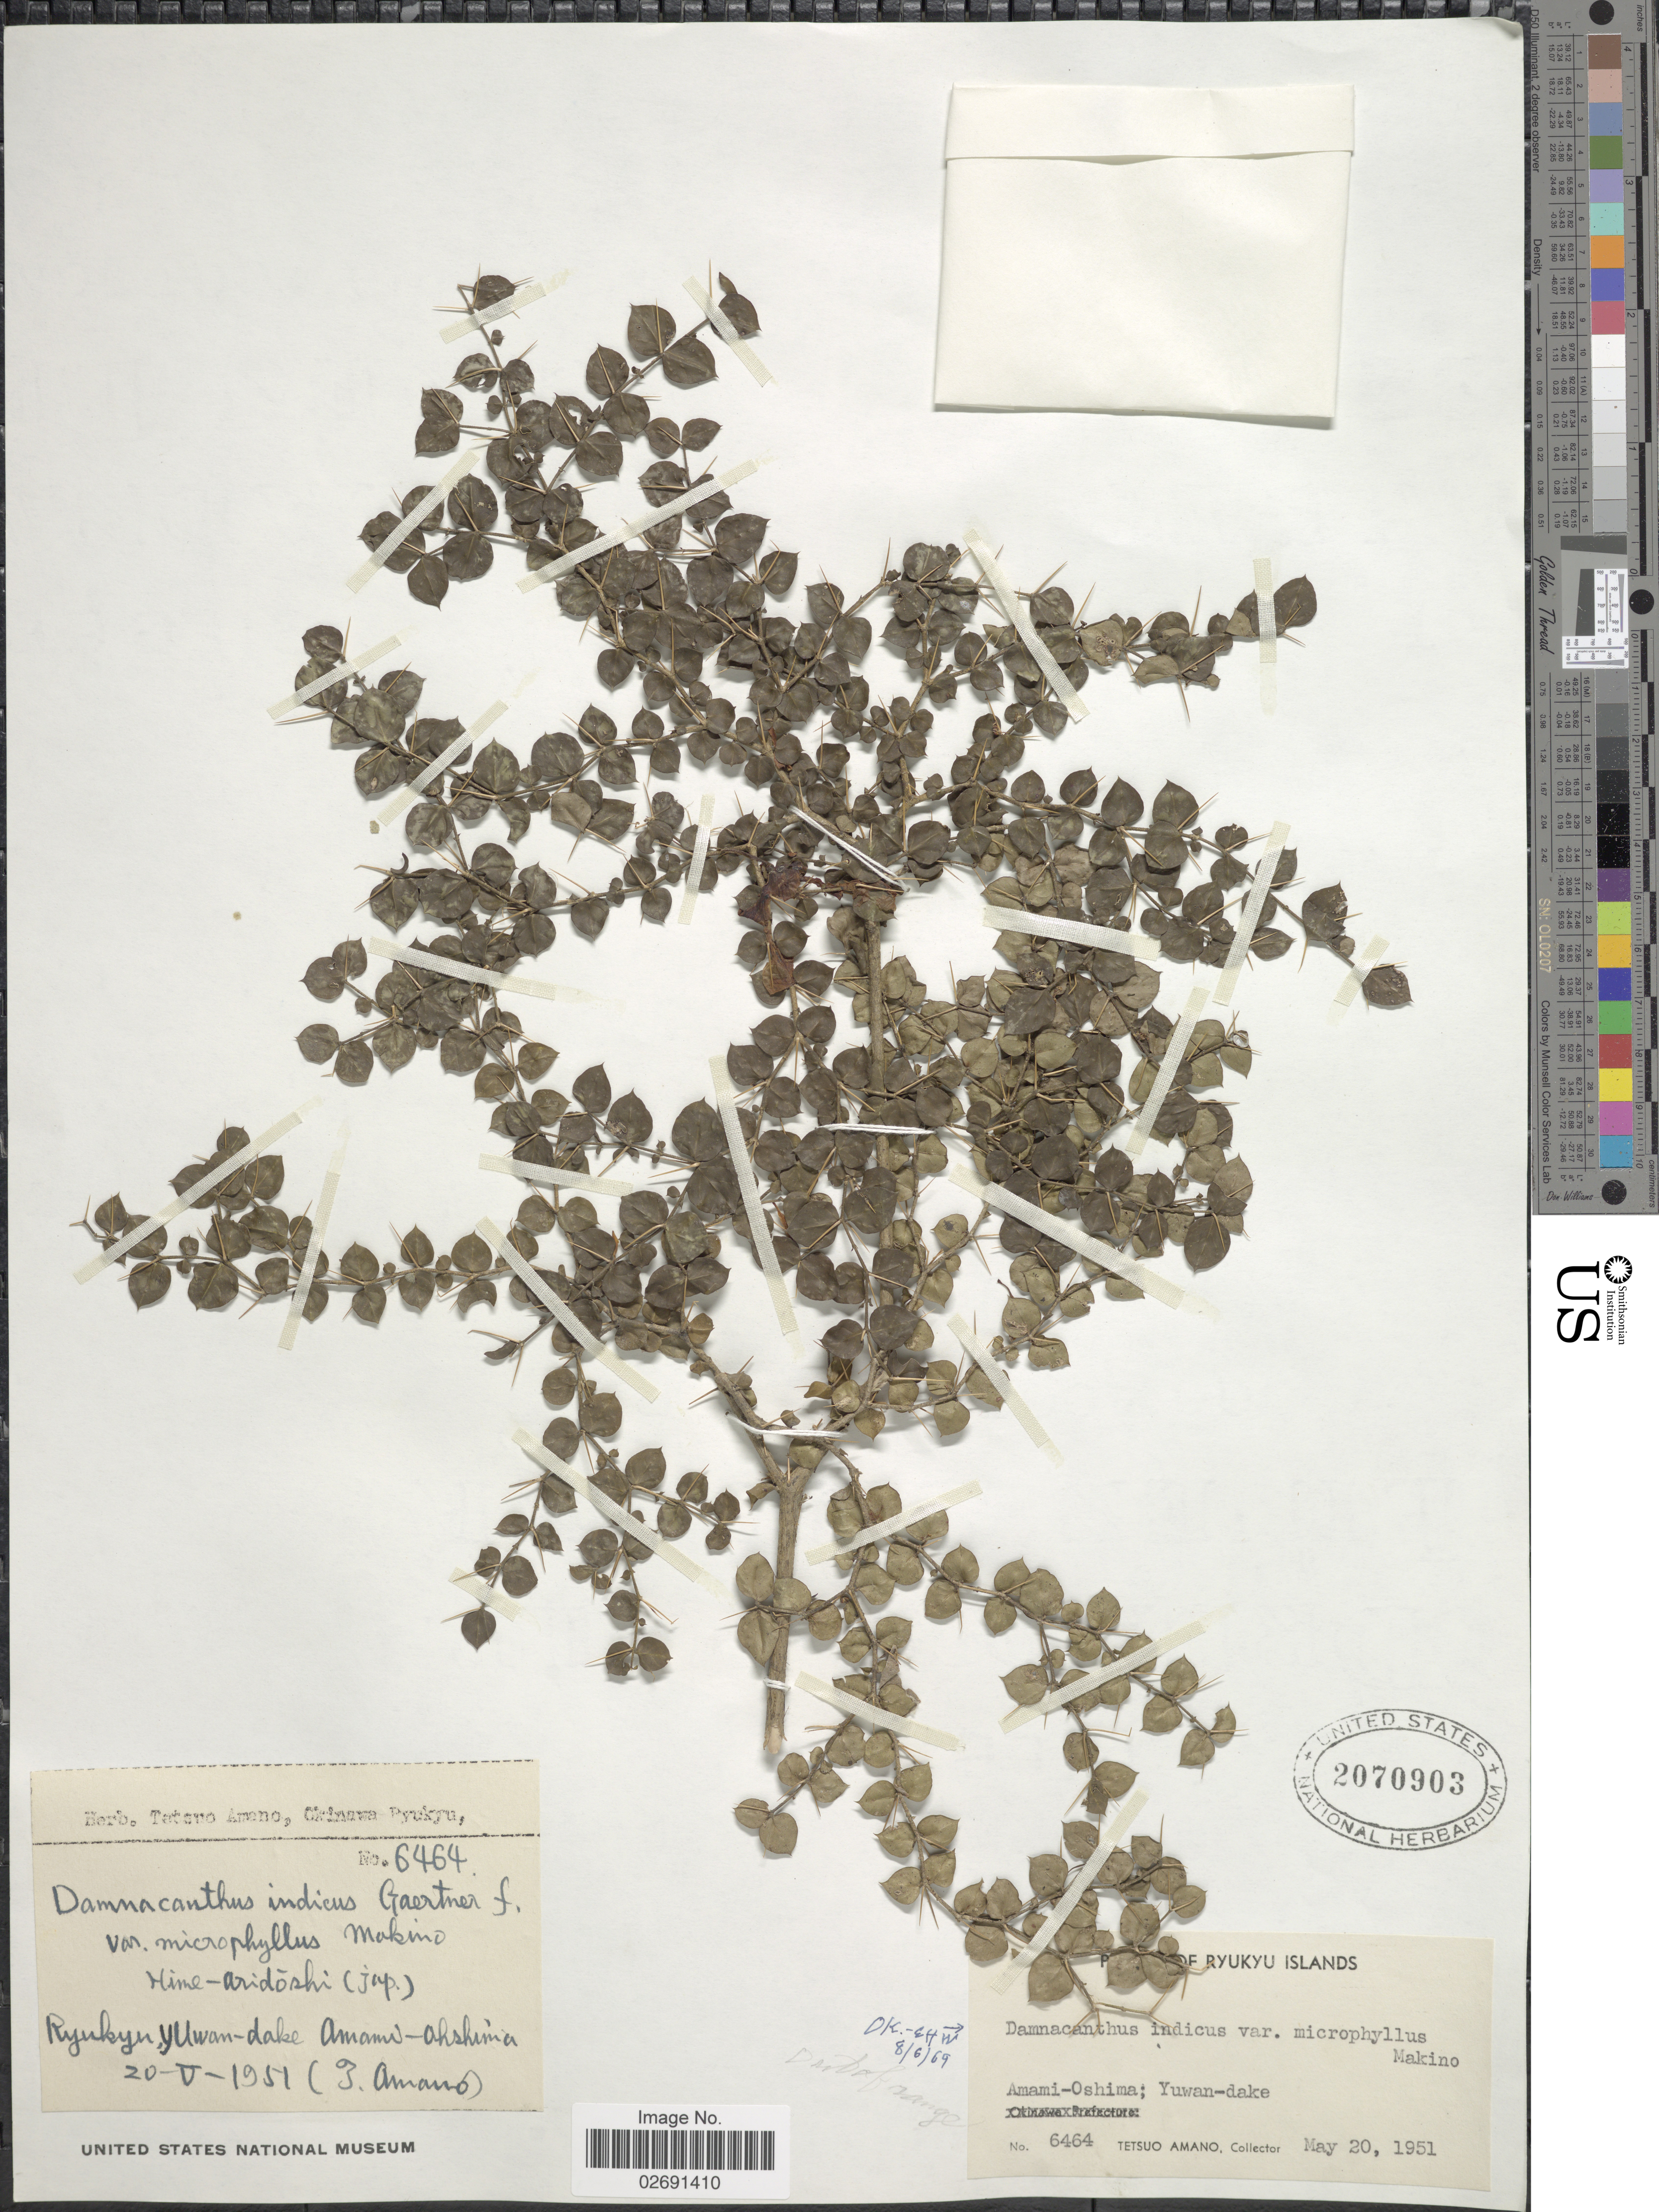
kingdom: Plantae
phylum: Tracheophyta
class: Magnoliopsida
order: Gentianales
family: Rubiaceae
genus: Damnacanthus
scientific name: Damnacanthus indicus subsp. microphyllus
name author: (Makino) Makino ex Nakai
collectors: T. Amano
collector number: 6464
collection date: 1951-05-20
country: Japan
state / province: Okinawa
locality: Ryukyu Islands, Amami-Oshima; Yuwan-dake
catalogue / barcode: US 2070903